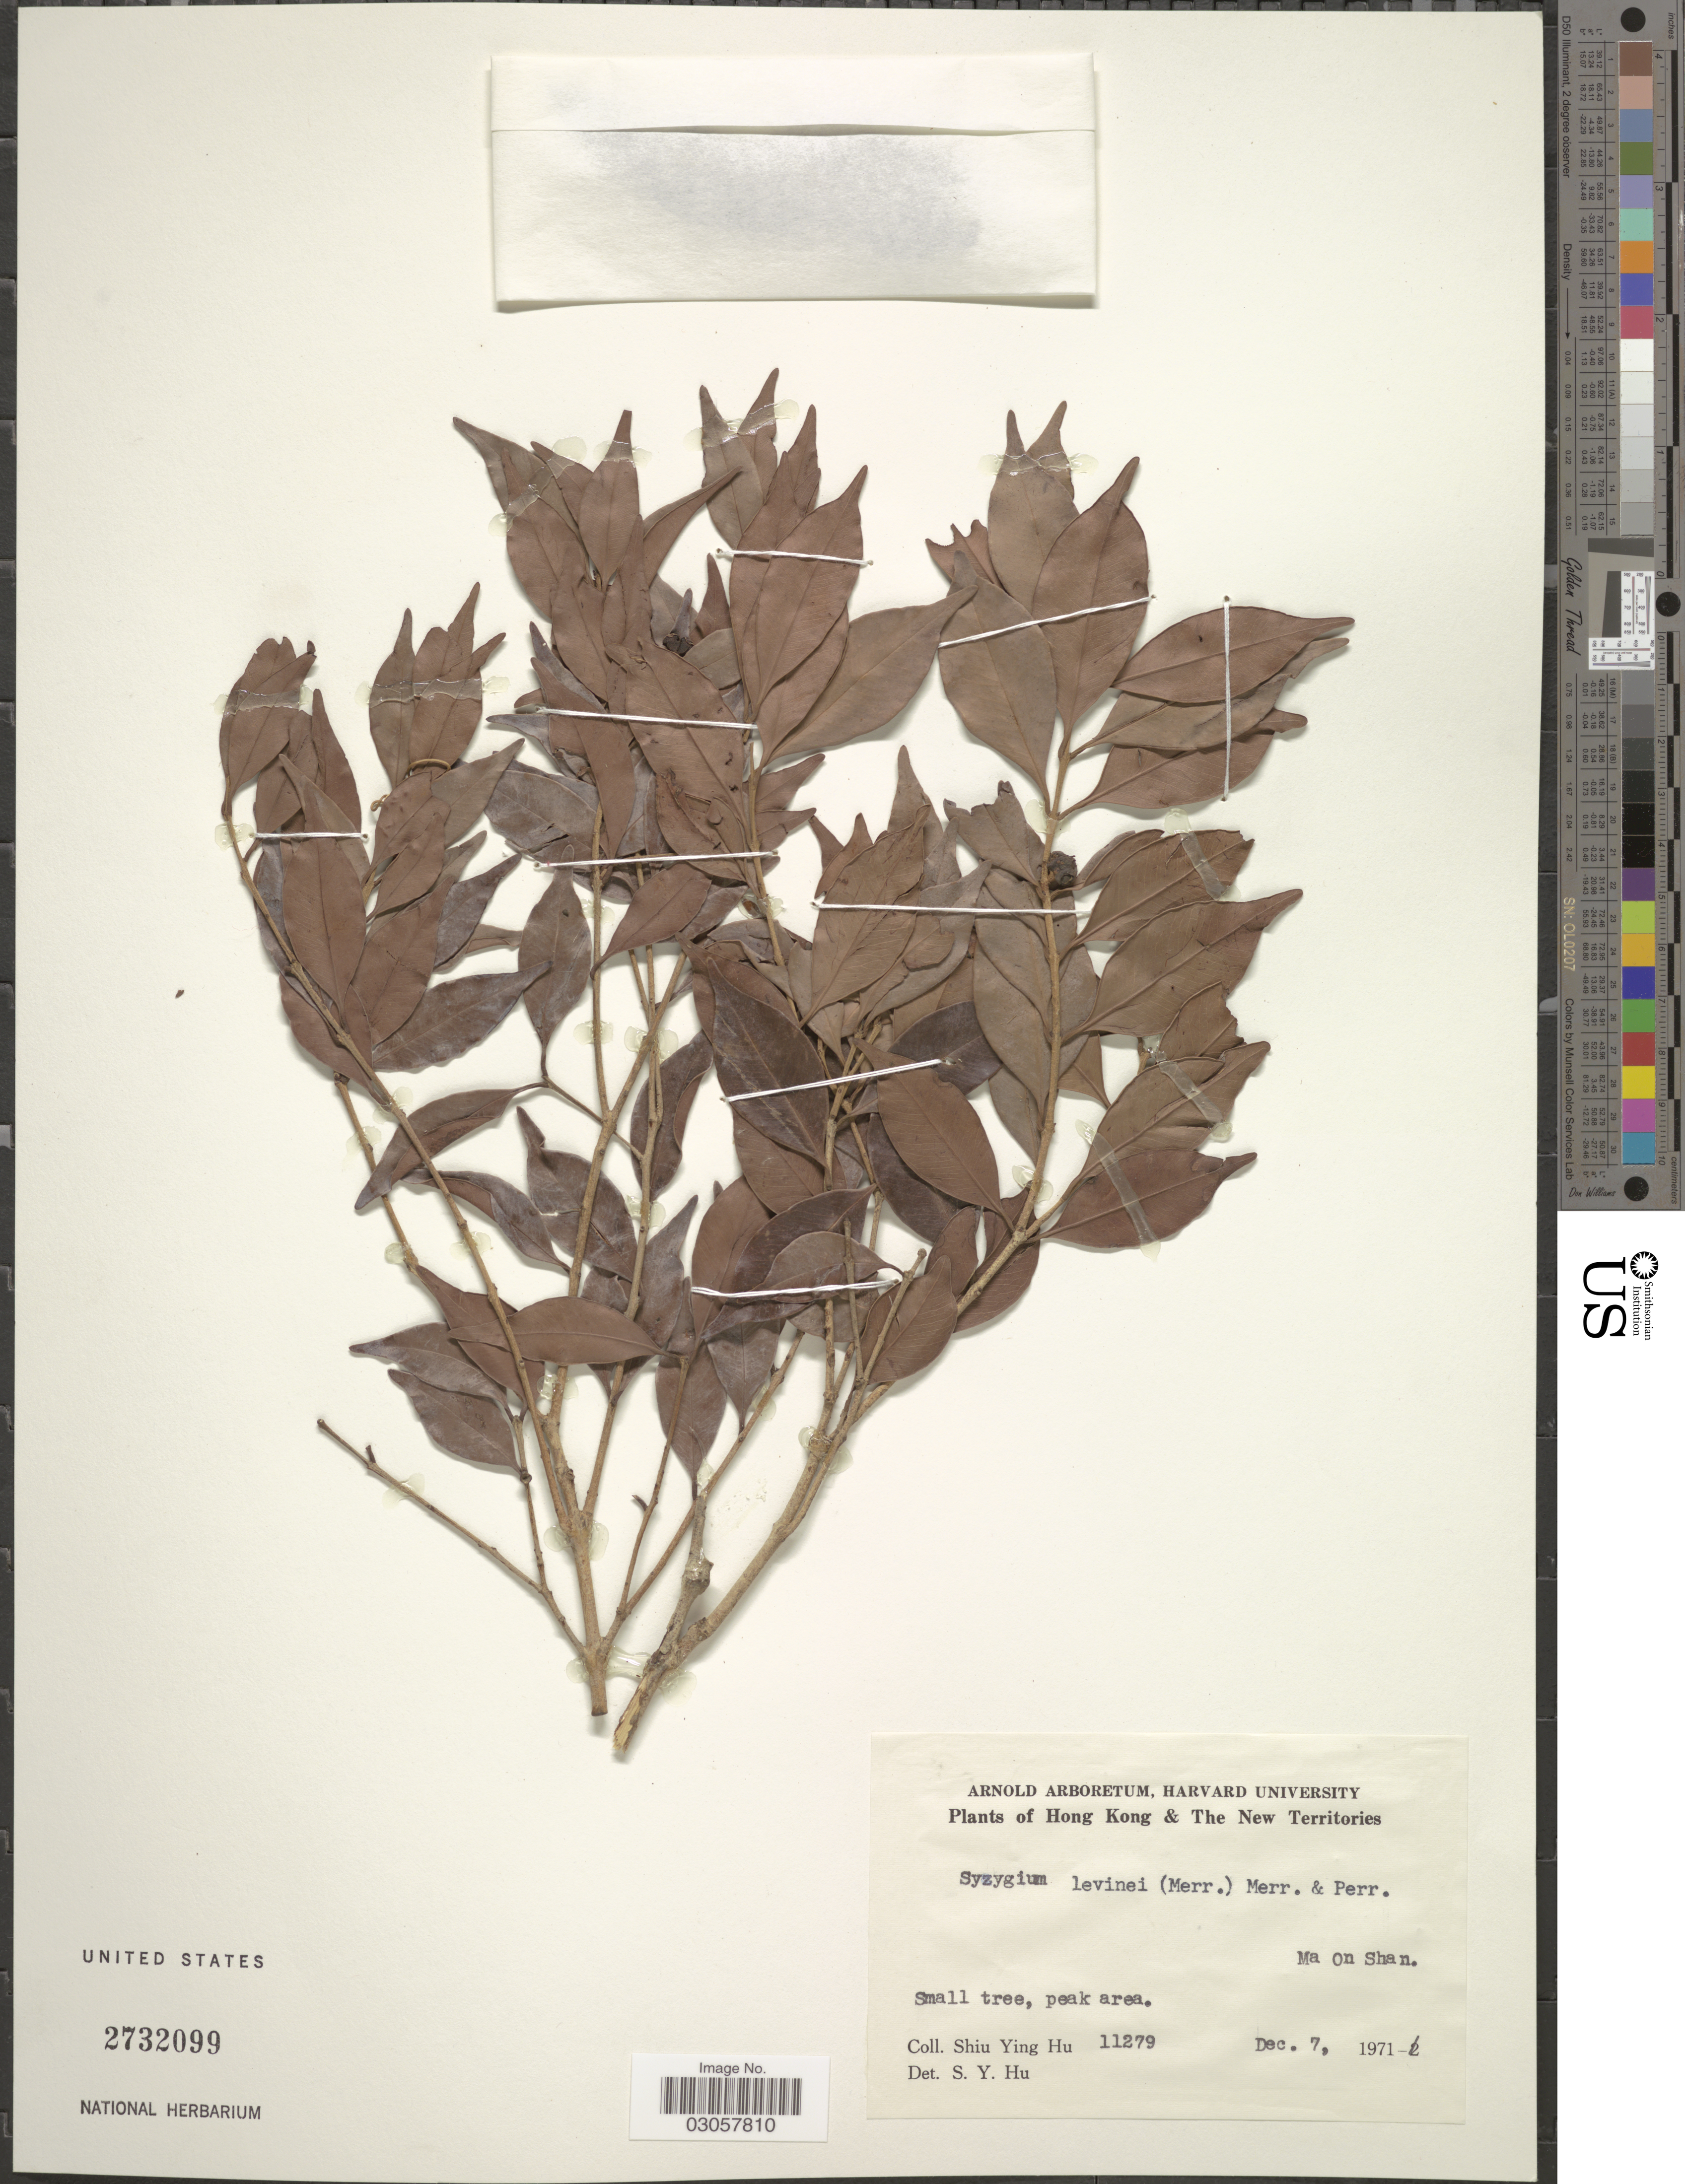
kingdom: Plantae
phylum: Tracheophyta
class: Magnoliopsida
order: Myrtales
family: Myrtaceae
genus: Syzygium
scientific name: Syzygium levinei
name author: (Merr.) Merr. & L.M. Perry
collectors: S. Y. Hu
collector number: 11279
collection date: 1971-12-07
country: China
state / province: Hong Kong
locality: The New Territories. Ma On Shan.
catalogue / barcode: US 2732099